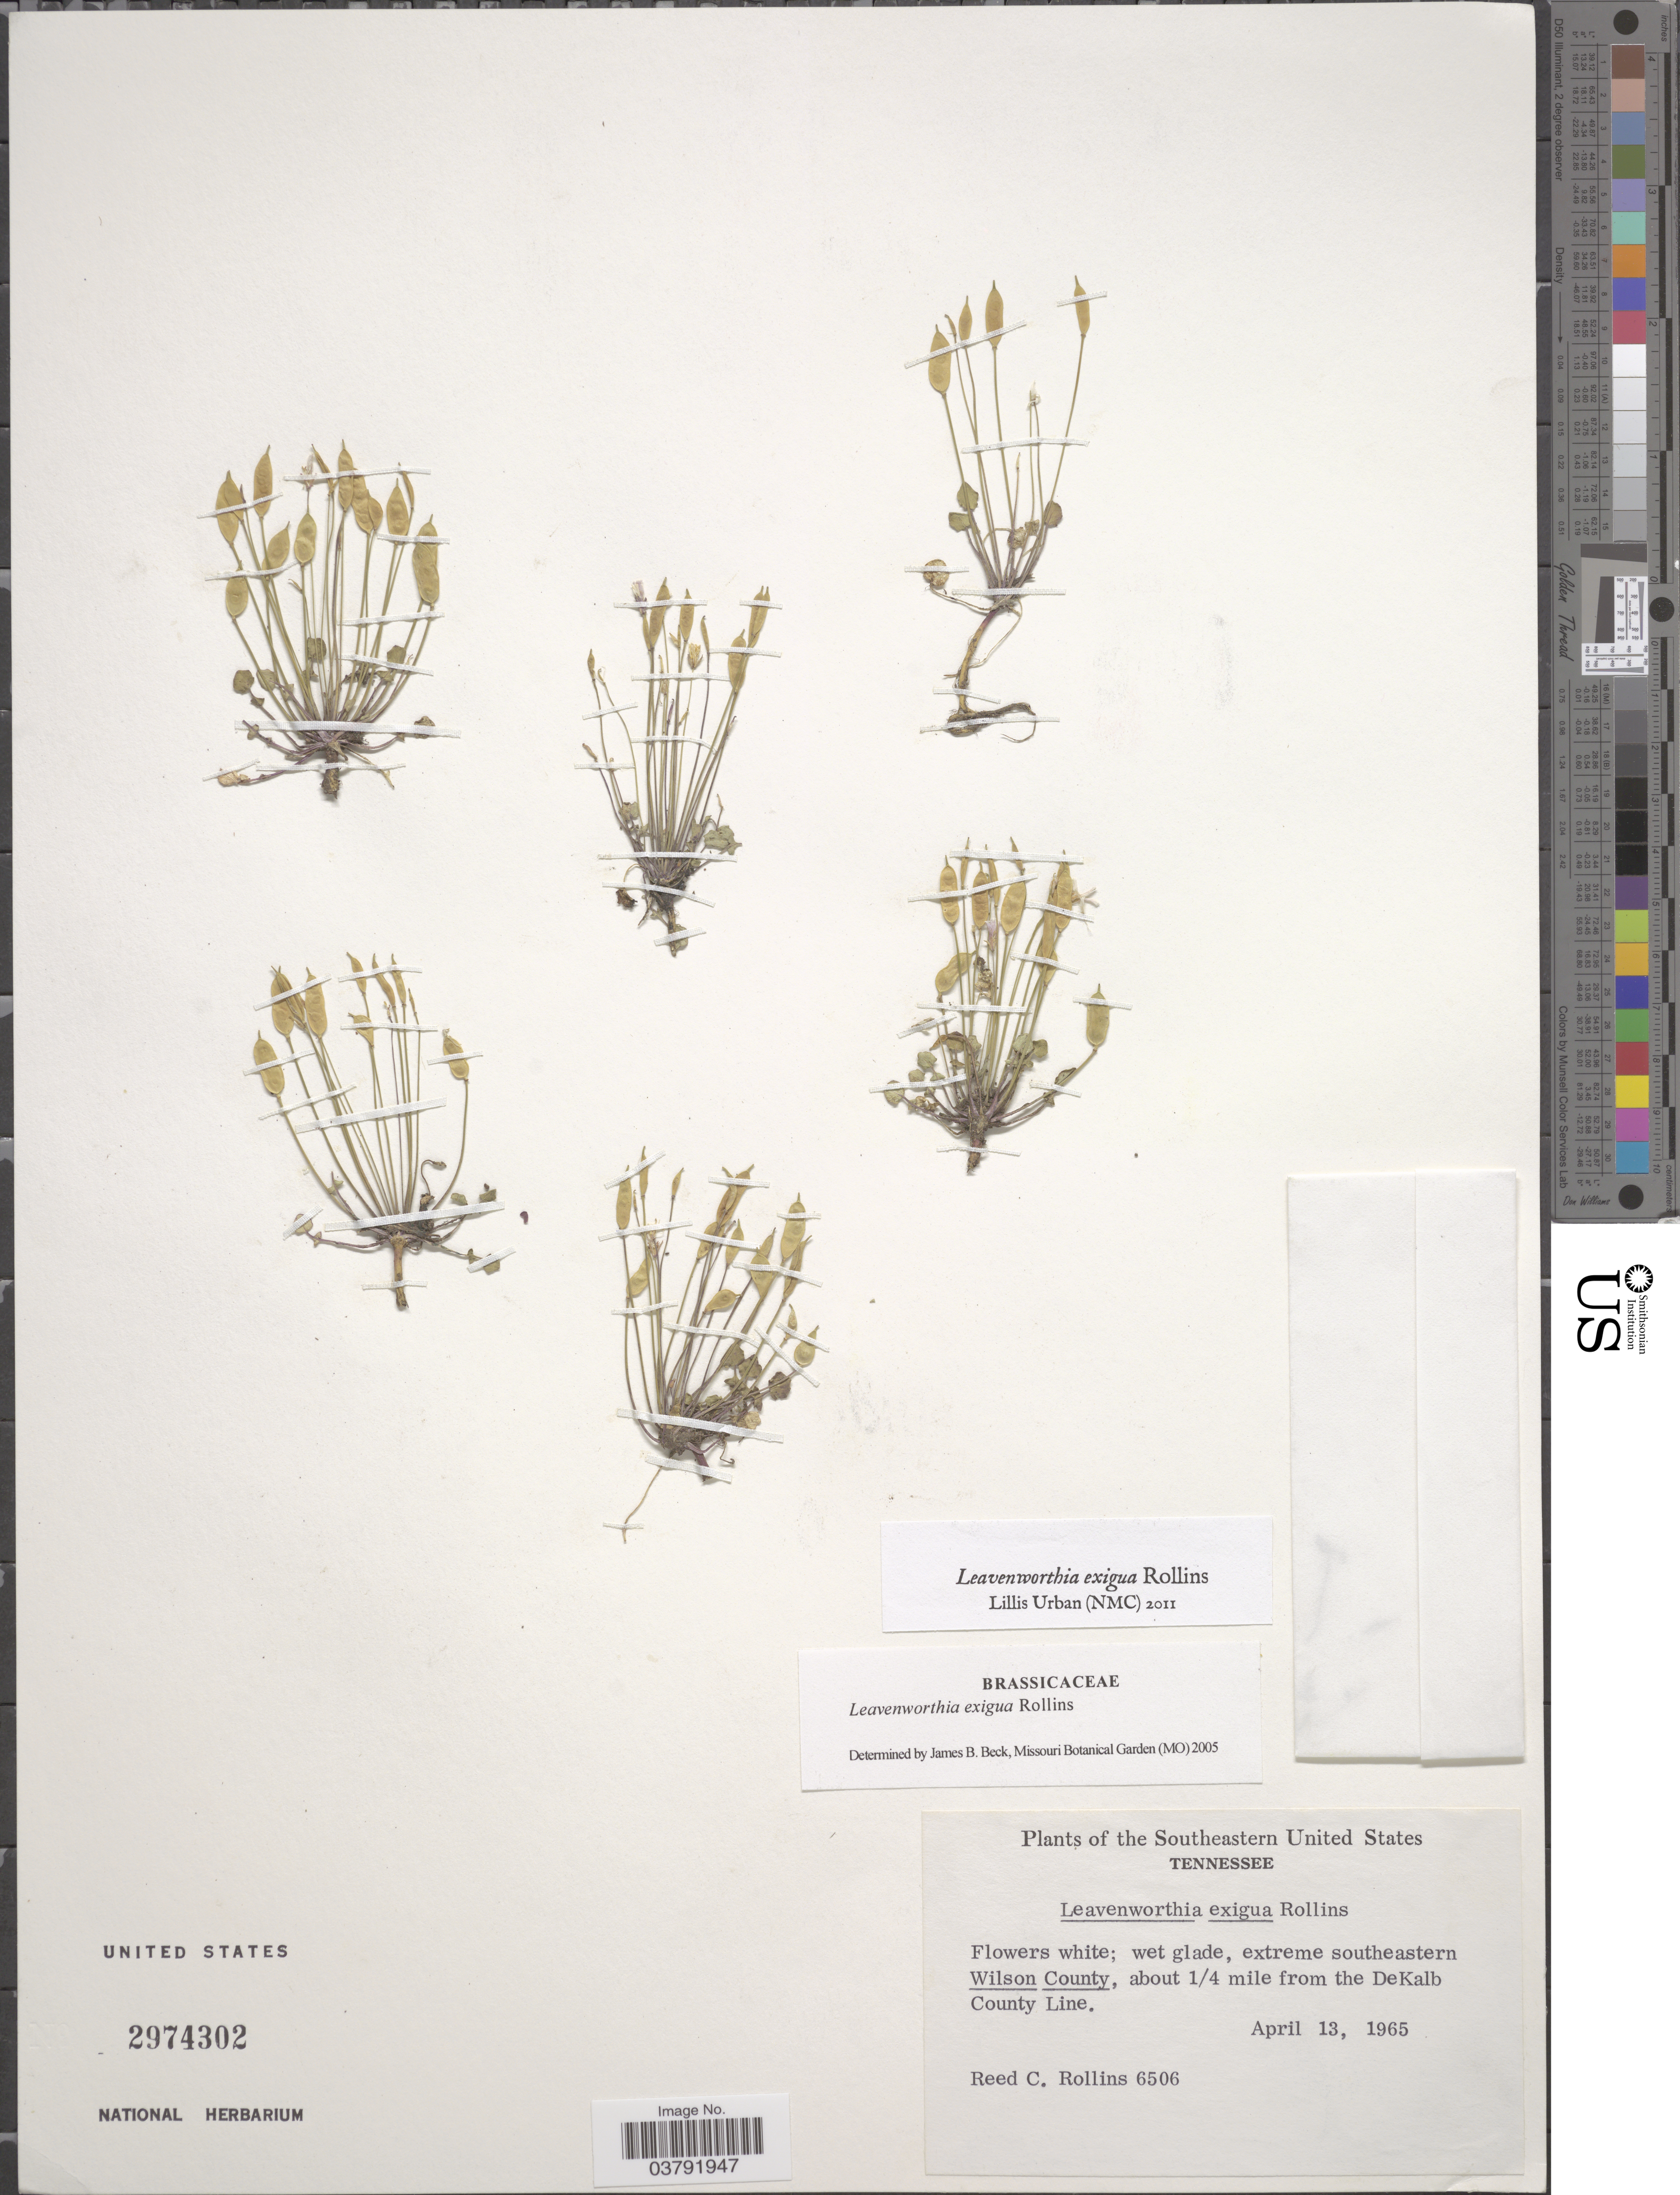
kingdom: Plantae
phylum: Tracheophyta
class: Magnoliopsida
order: Brassicales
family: Brassicaceae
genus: Leavenworthia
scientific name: Leavenworthia exigua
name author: Rollins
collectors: R. C. Rollins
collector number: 6506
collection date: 1965-04-13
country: United States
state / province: Tennessee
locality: Southeastern United States. Extreme southeastern Wilson County, about ¼ mile from the DeKalb County Line.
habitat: wet glade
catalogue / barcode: US 2974302